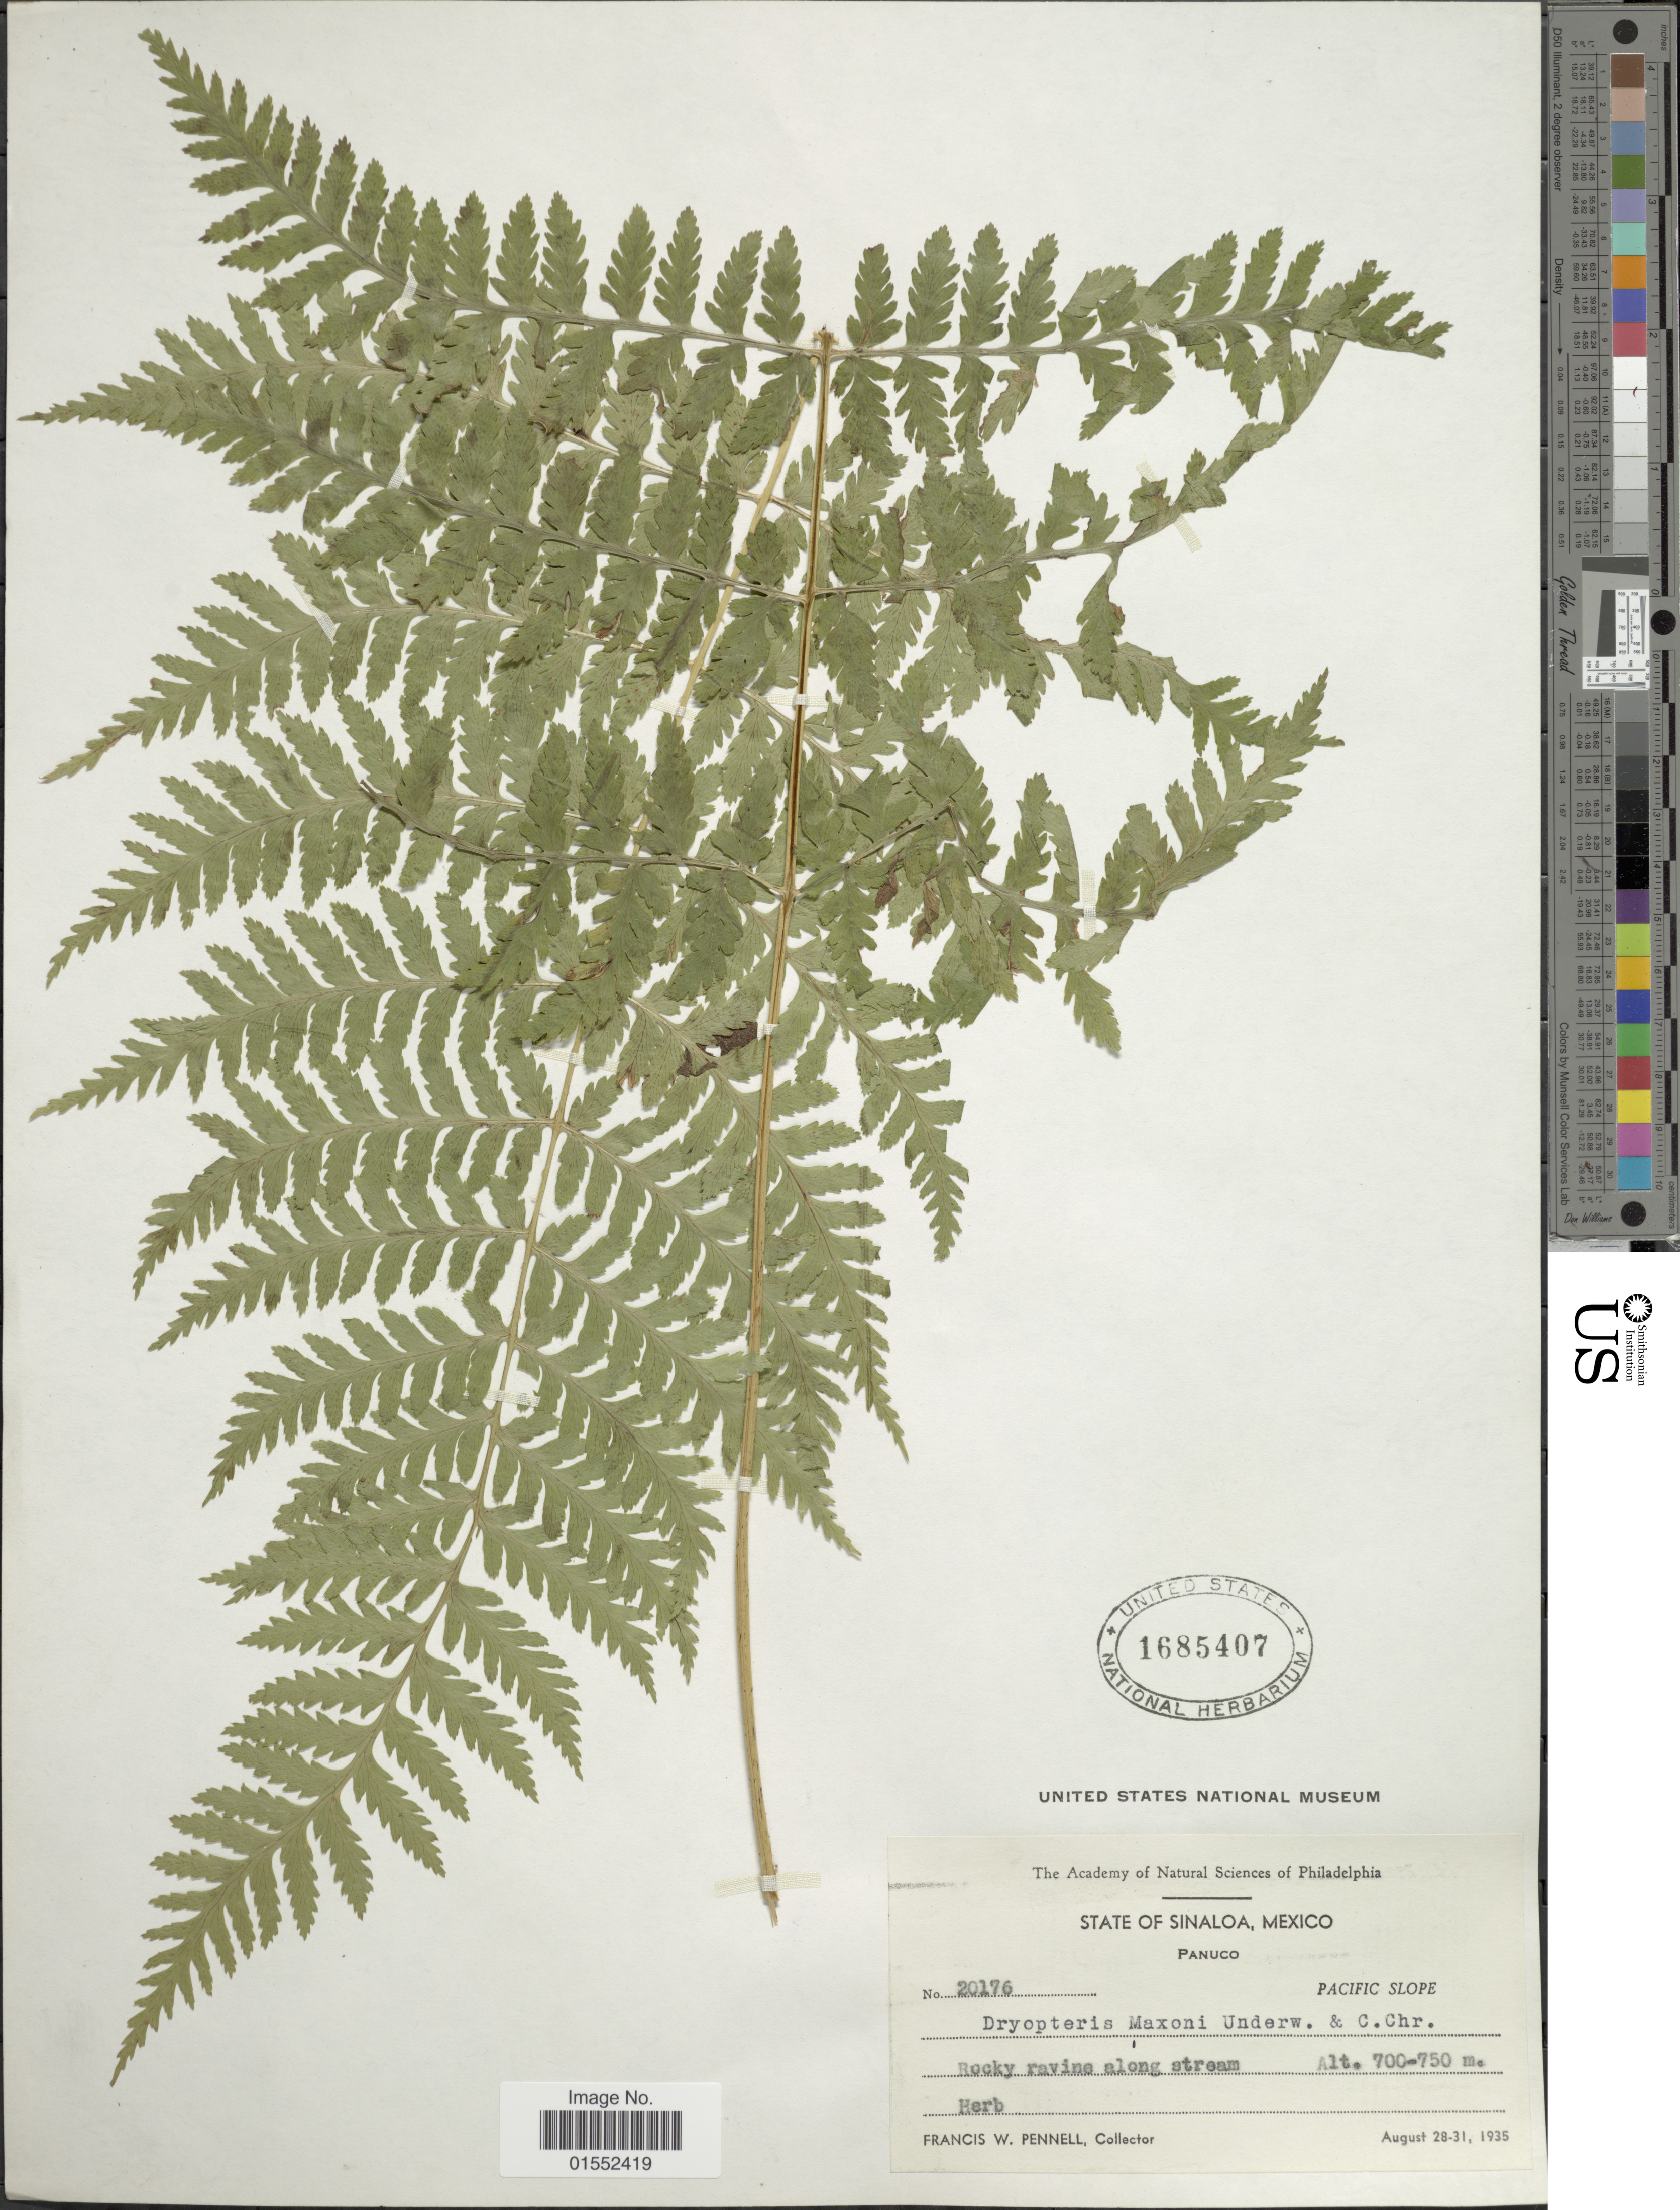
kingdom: Plantae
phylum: Tracheophyta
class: Polypodiopsida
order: Polypodiales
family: Dryopteridaceae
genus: Dryopteris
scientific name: Dryopteris maxonii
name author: Underw. & C. Chr.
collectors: F. W. Pennell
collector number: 20176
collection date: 1935-08-28/1935-08-31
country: Mexico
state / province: Sinaloa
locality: State of Sinaloa, Mexico. Panuco. :pacific Slope. Rocky ravine along stream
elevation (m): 700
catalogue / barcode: US 1685407